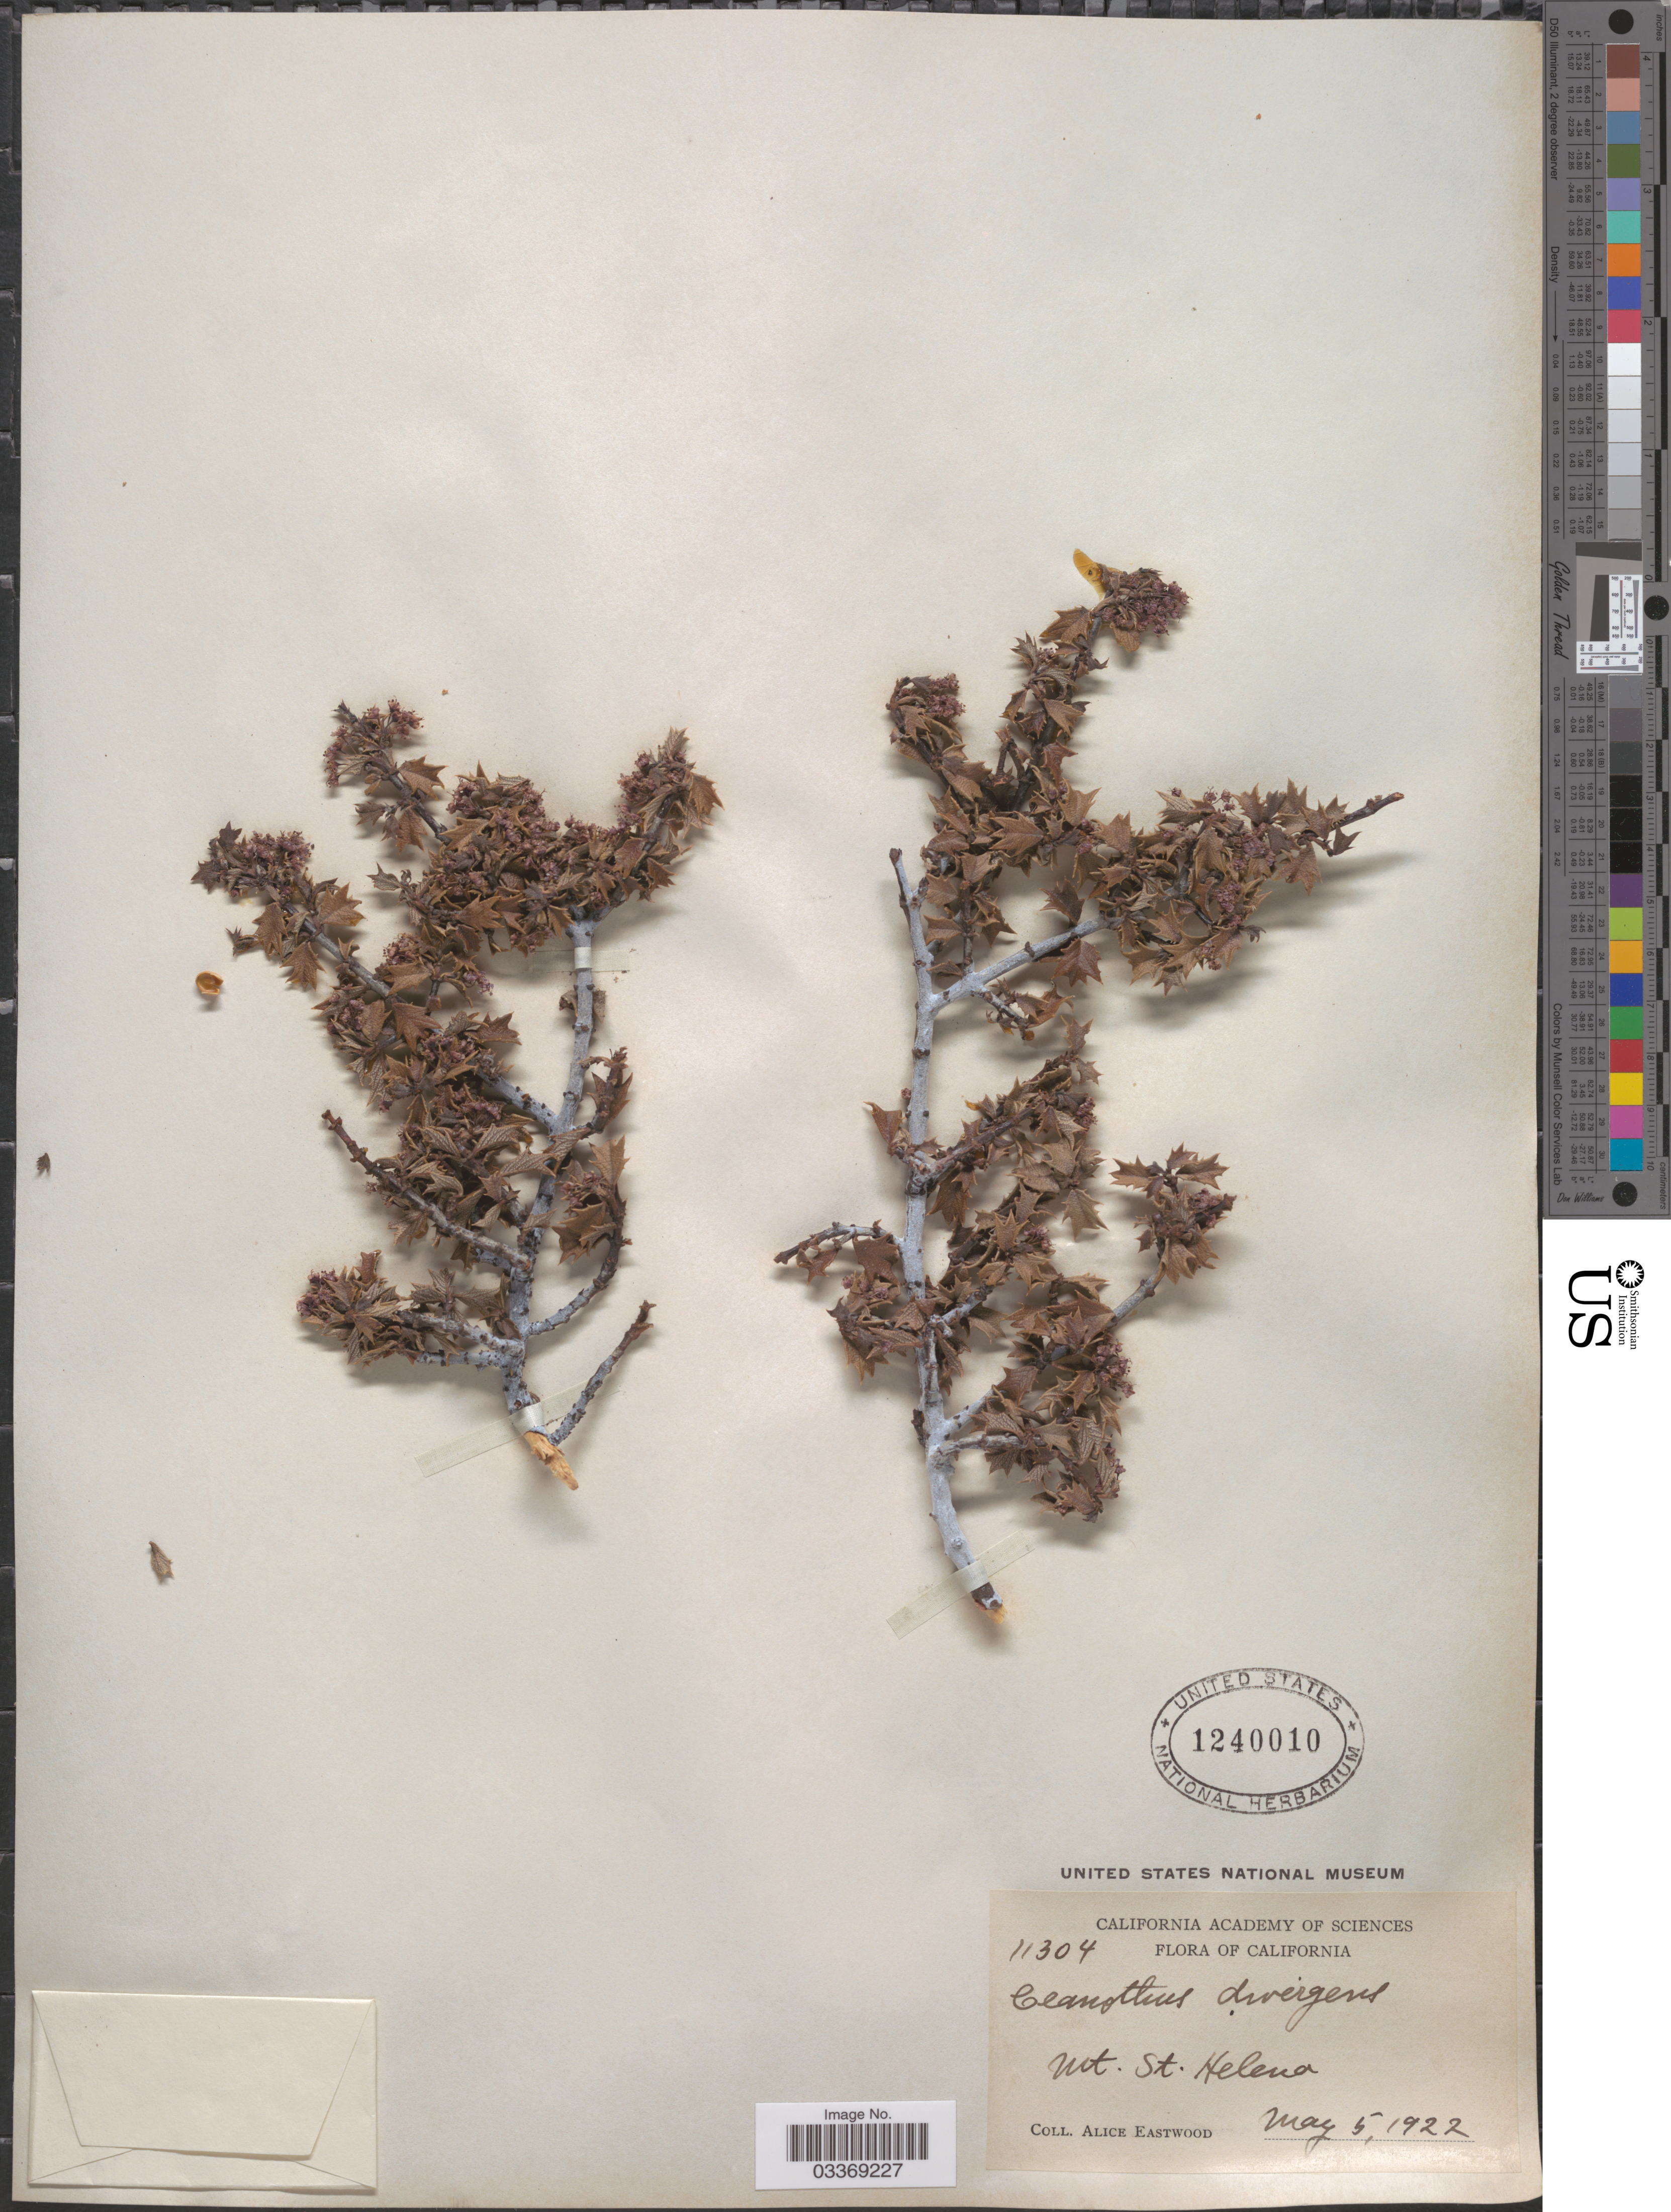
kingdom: Plantae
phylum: Tracheophyta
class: Magnoliopsida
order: Rosales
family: Rhamnaceae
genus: Ceanothus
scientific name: Ceanothus divergens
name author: Parry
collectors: A. Eastwood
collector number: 11304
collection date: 1922-05-05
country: United States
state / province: California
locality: Mt. St. Helena.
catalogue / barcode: US 1240010